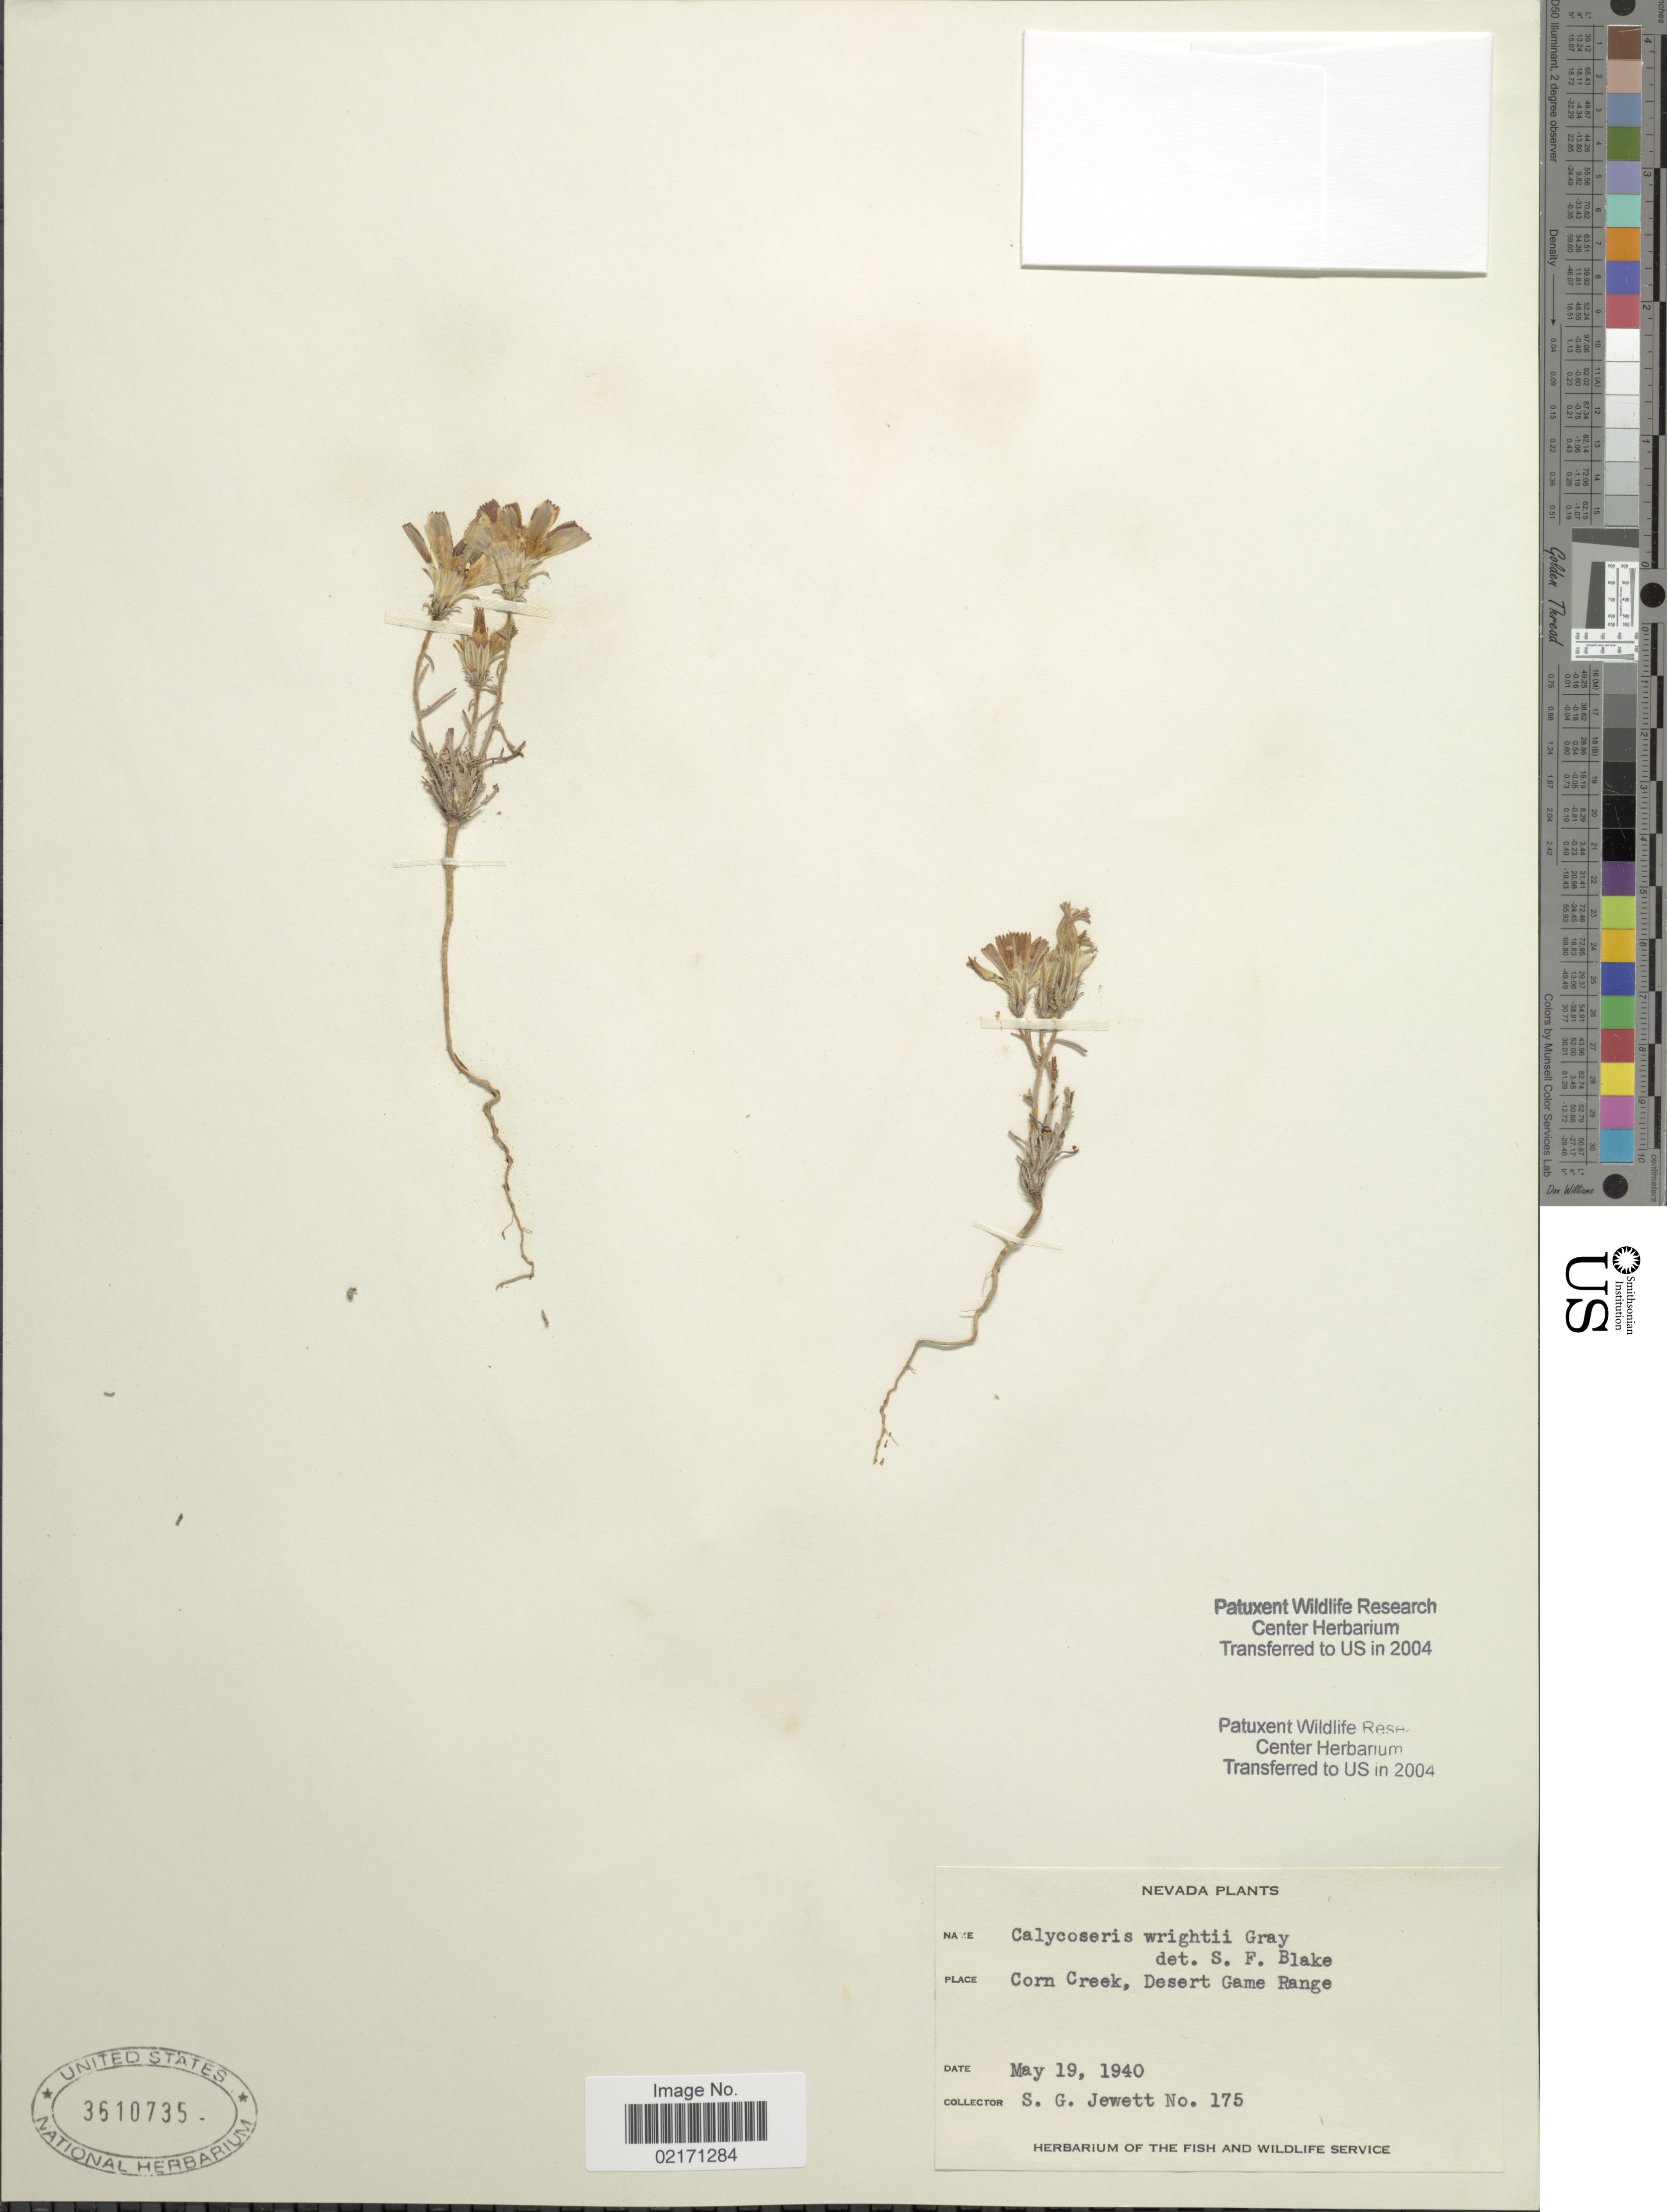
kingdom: Plantae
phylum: Tracheophyta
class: Magnoliopsida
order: Asterales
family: Asteraceae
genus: Calycoseris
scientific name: Calycoseris wrightii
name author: A. Gray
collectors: S. Jewett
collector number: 175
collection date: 1940-05-19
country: United States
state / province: Nevada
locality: Corn Creek, Desert Game Range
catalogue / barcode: US 3610735